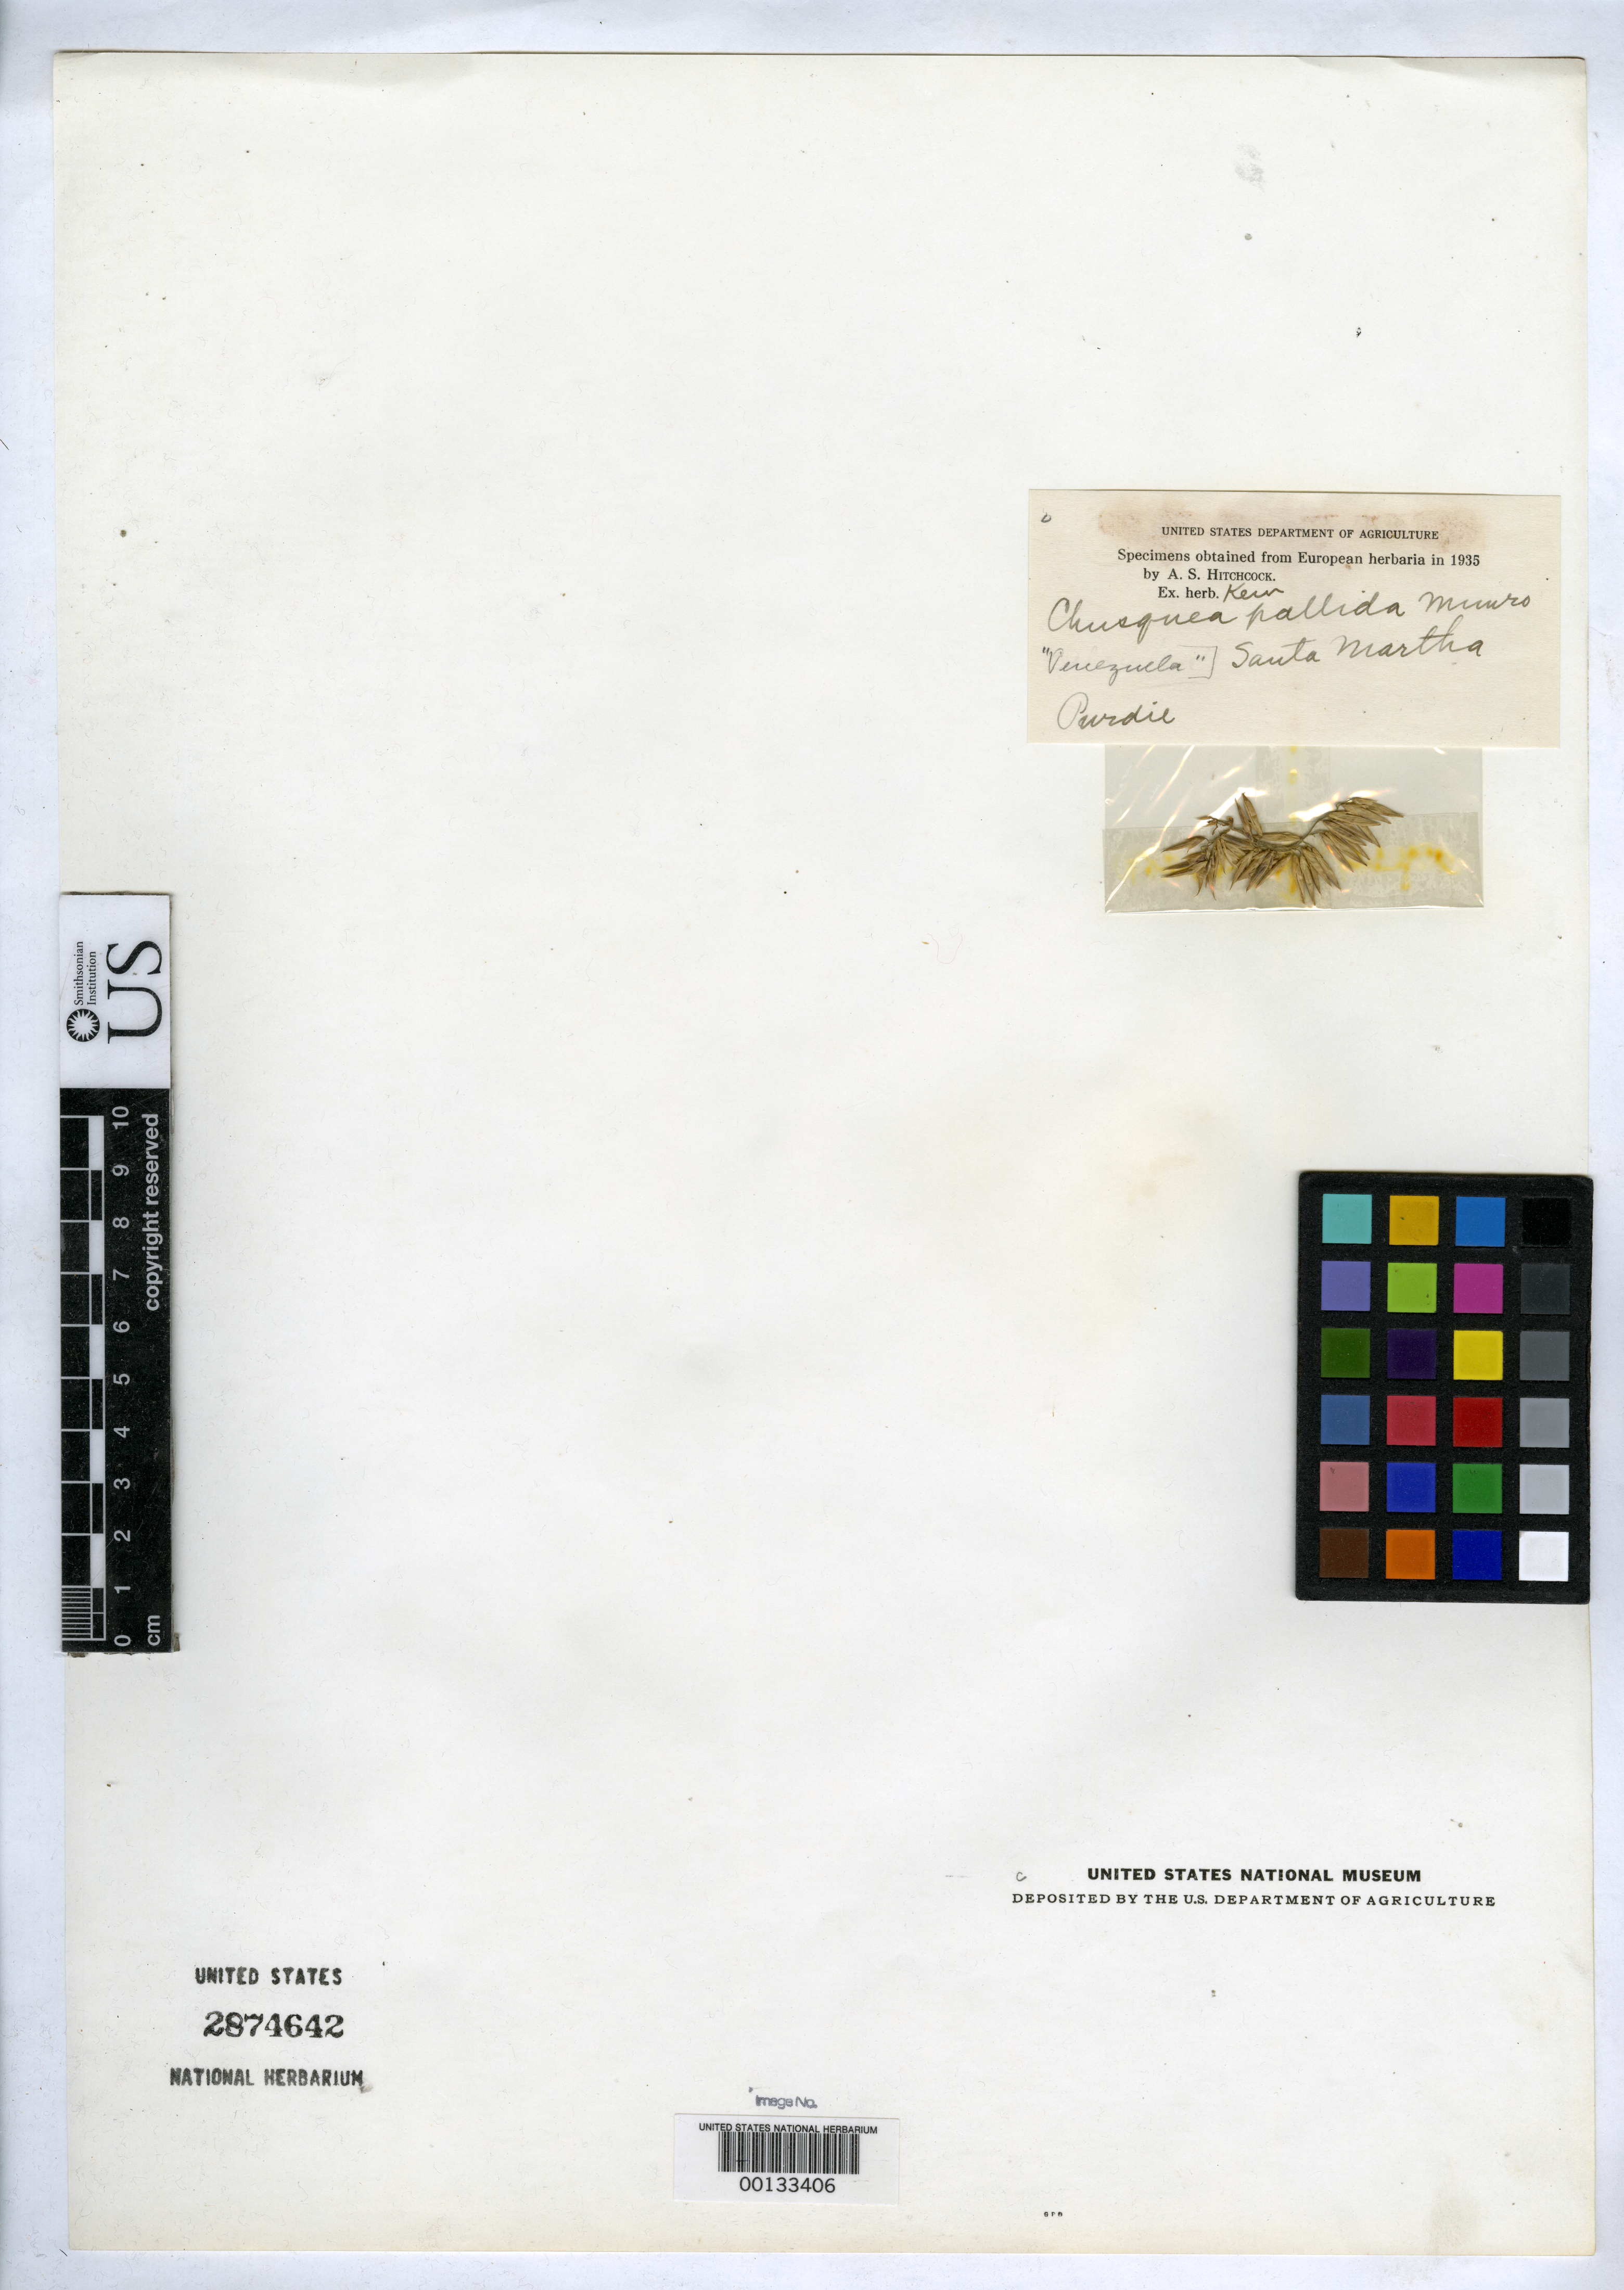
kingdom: Plantae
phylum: Tracheophyta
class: Liliopsida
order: Poales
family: Poaceae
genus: Chusquea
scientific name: Chusquea pallida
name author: Munro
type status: Syntype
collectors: W. Purdie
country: Colombia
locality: "Venezuela", Santa Martha.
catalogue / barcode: US 2874642